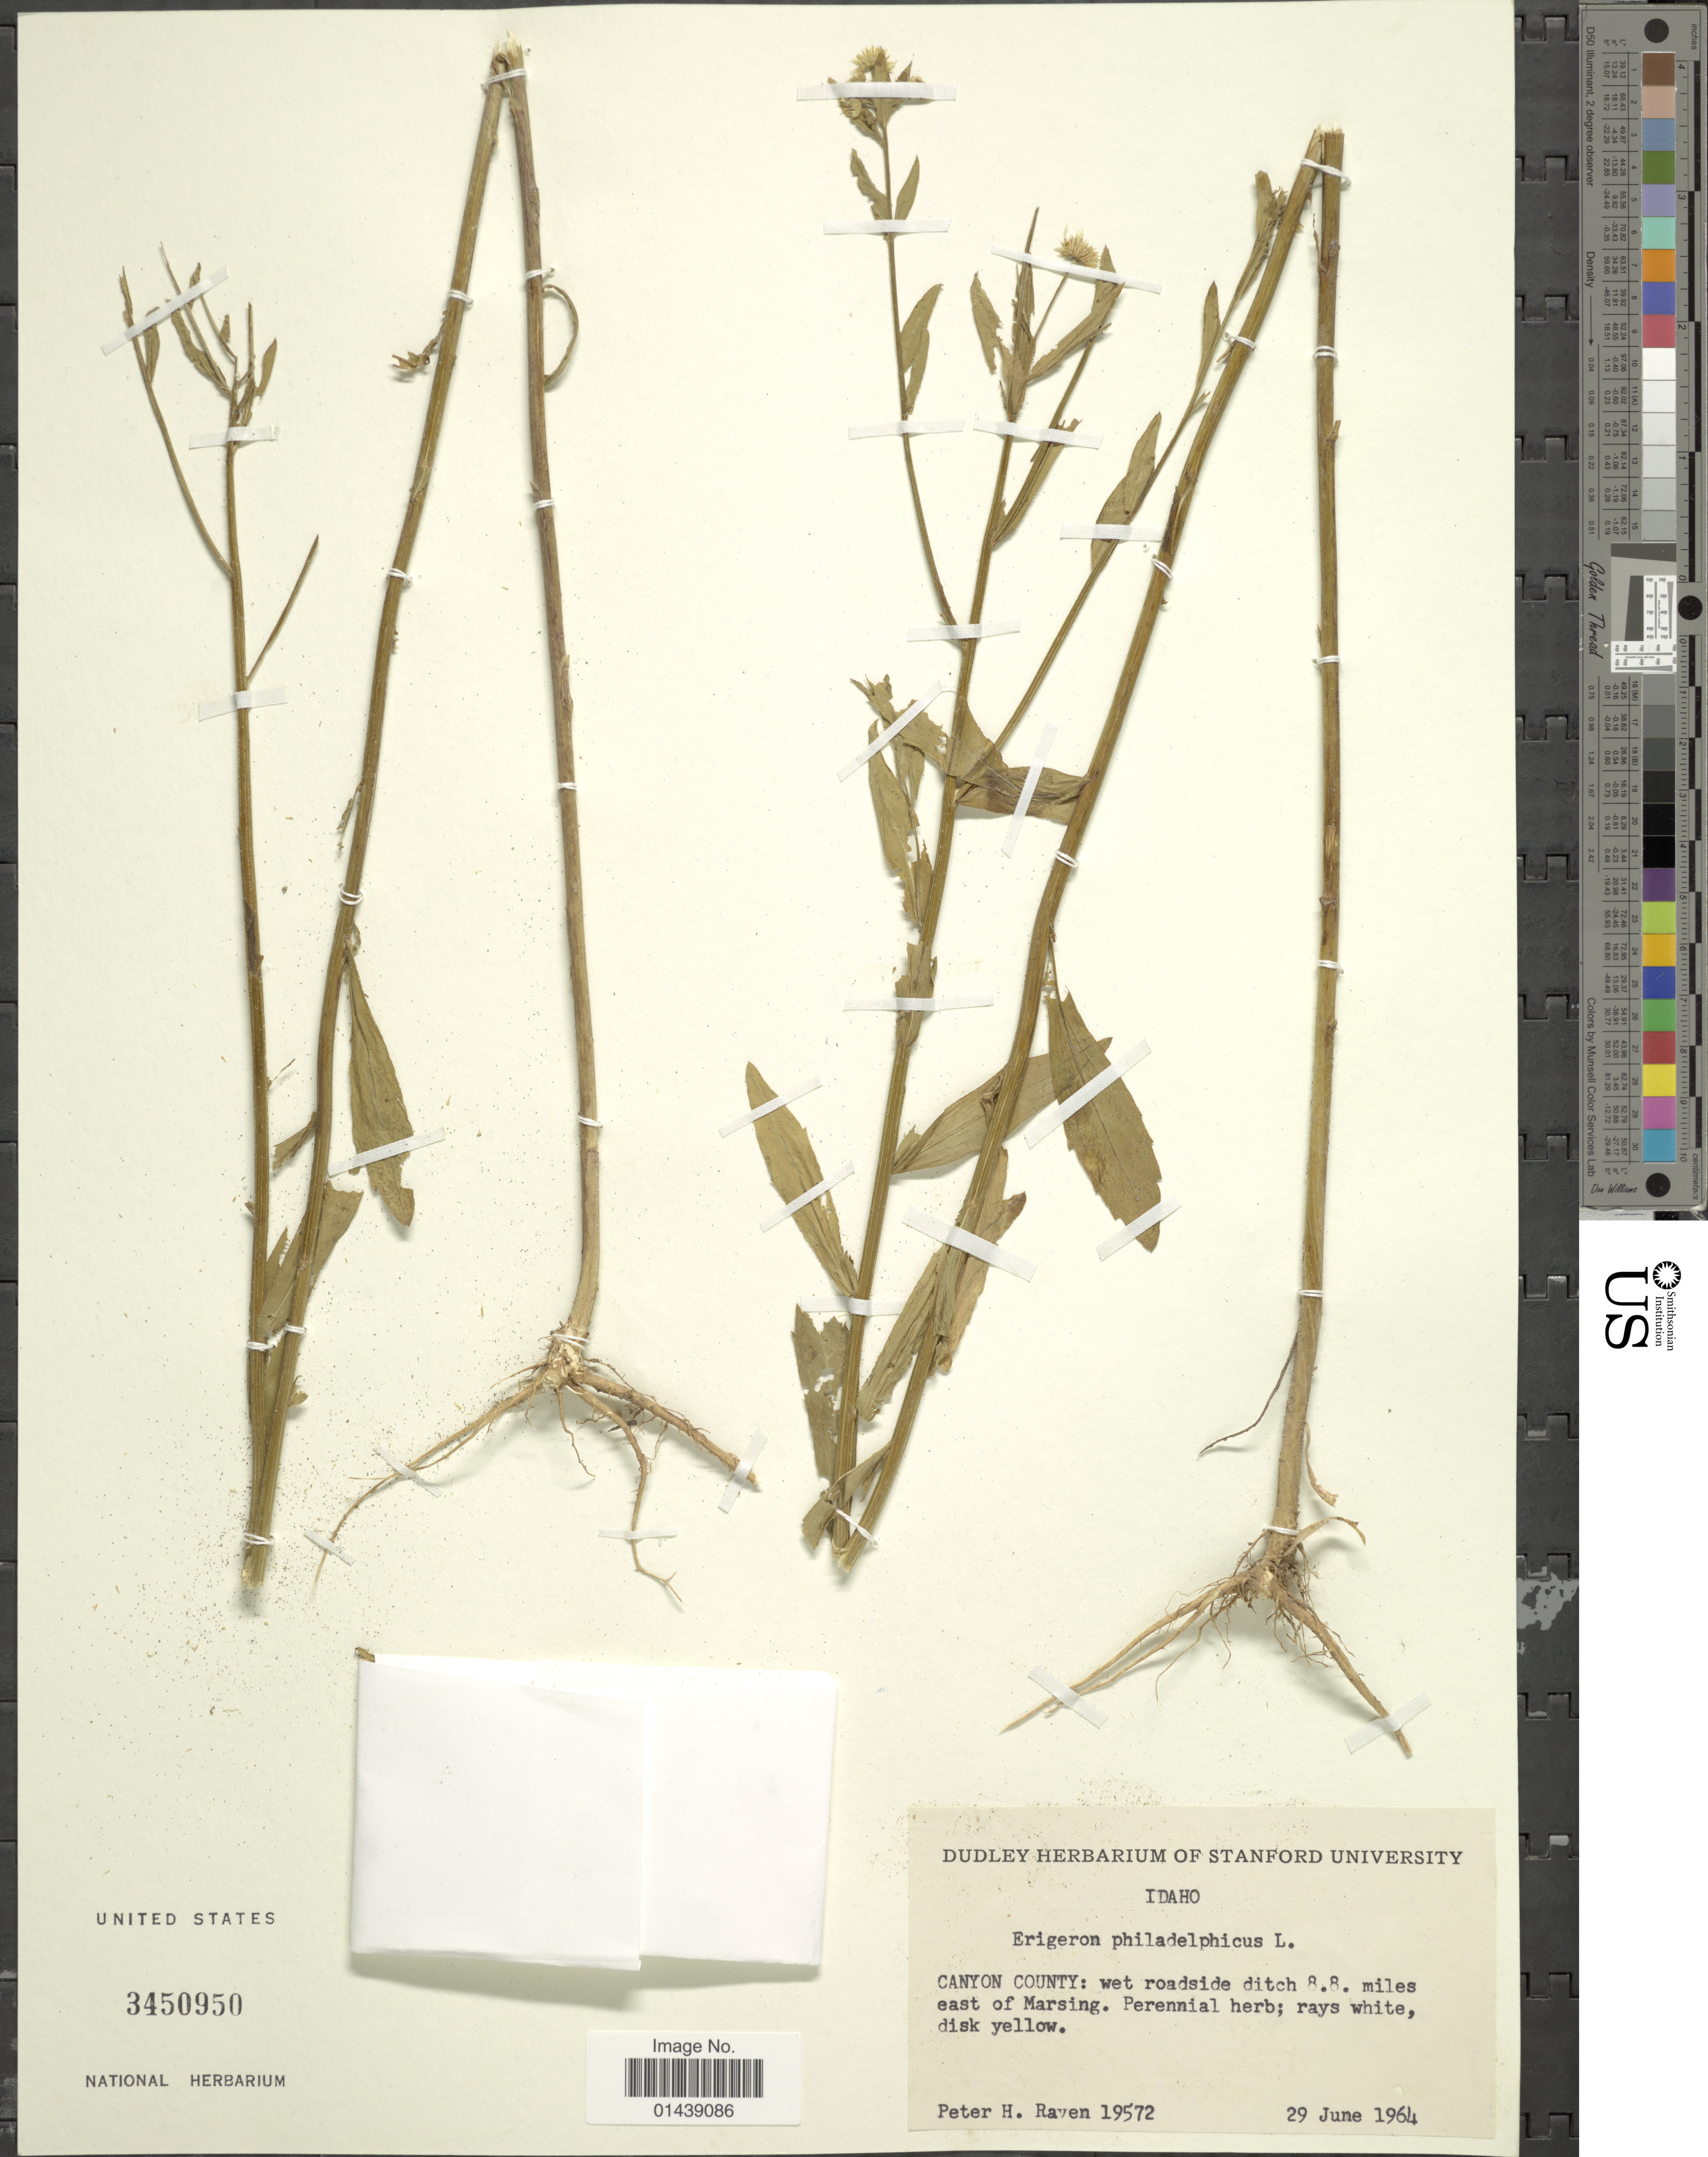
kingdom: Plantae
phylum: Tracheophyta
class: Magnoliopsida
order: Asterales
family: Asteraceae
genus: Erigeron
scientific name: Erigeron philadelphicus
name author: L.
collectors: P. Raven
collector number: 19572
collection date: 1964-06-29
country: United States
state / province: Idaho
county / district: Canyon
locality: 8.8 miles east of Marsing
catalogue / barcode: US 3450950